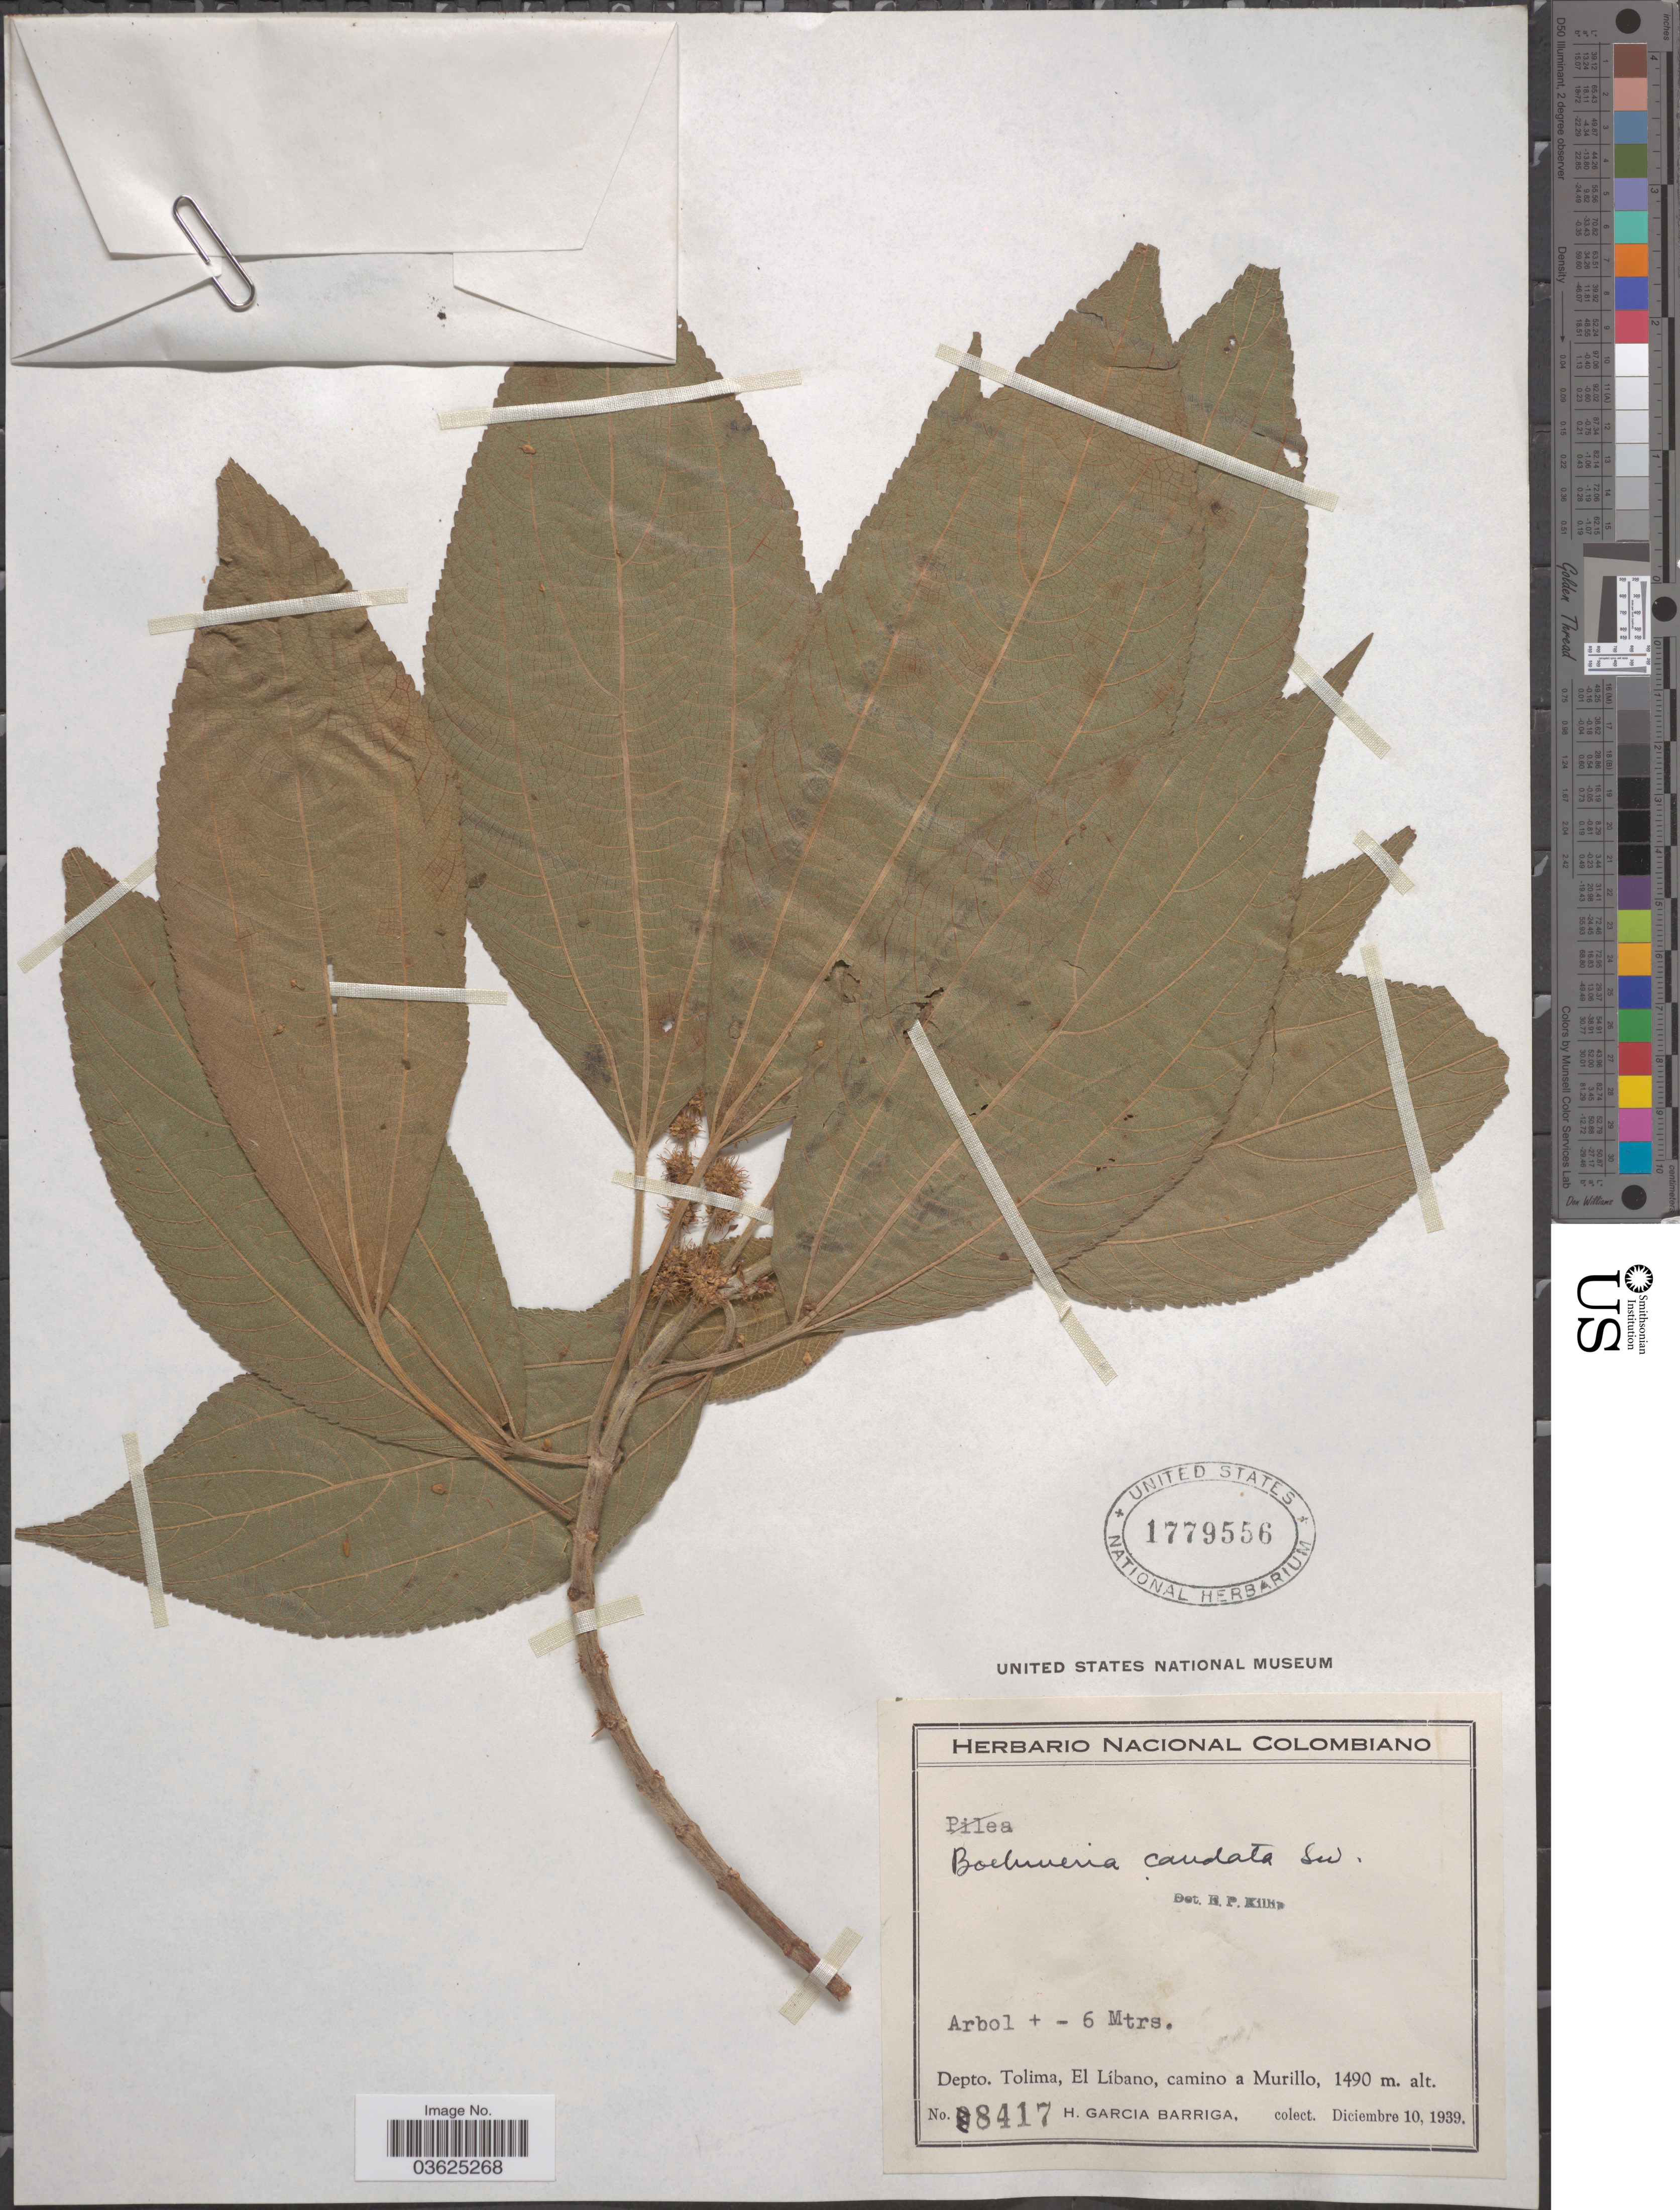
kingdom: Plantae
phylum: Tracheophyta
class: Magnoliopsida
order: Rosales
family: Urticaceae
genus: Boehmeria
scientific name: Boehmeria caudata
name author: Sw.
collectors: H. García Barriga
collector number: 8417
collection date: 1939-12-10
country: Colombia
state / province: Tolima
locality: Depto. Tolima, El Líbano, camino a Murillo.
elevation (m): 1490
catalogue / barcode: US 1779556